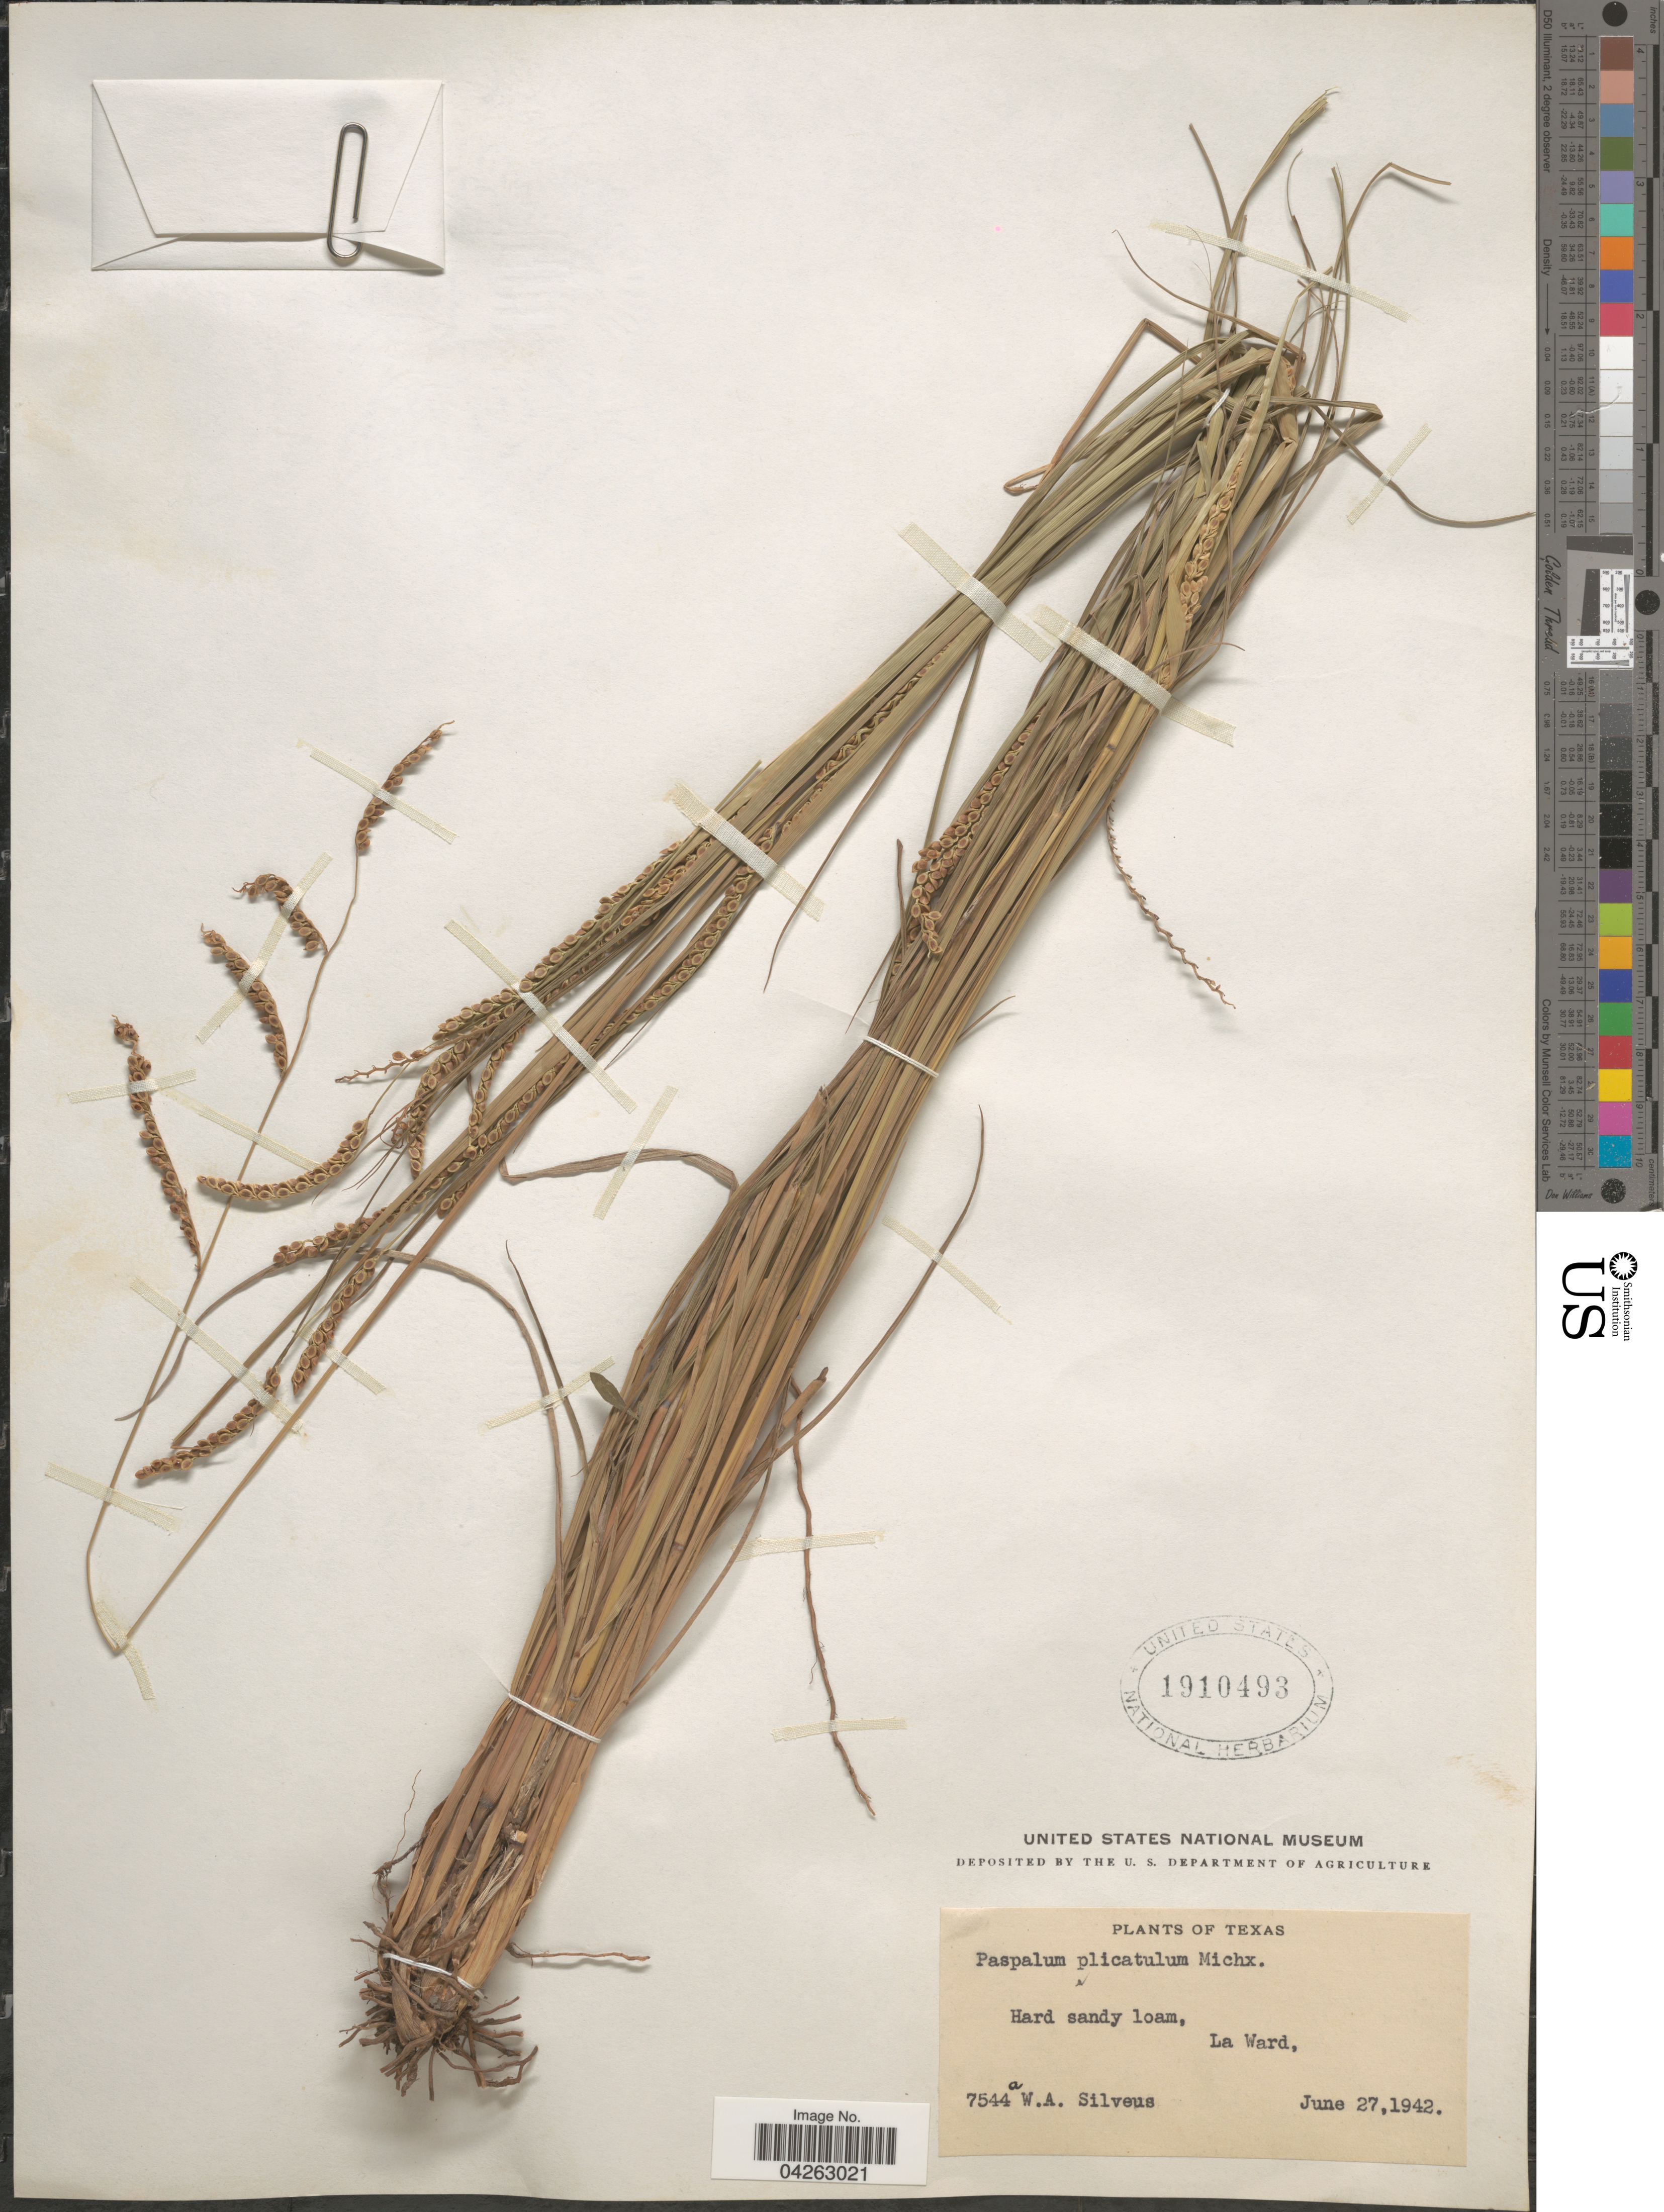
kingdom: Plantae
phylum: Tracheophyta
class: Liliopsida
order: Poales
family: Poaceae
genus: Paspalum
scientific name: Paspalum plicatulum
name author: Michx.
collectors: W. Silveus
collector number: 7544a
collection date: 1942-06-27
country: United States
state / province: Texas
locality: Hard sandy loam, La Ward.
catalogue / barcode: US 1910493